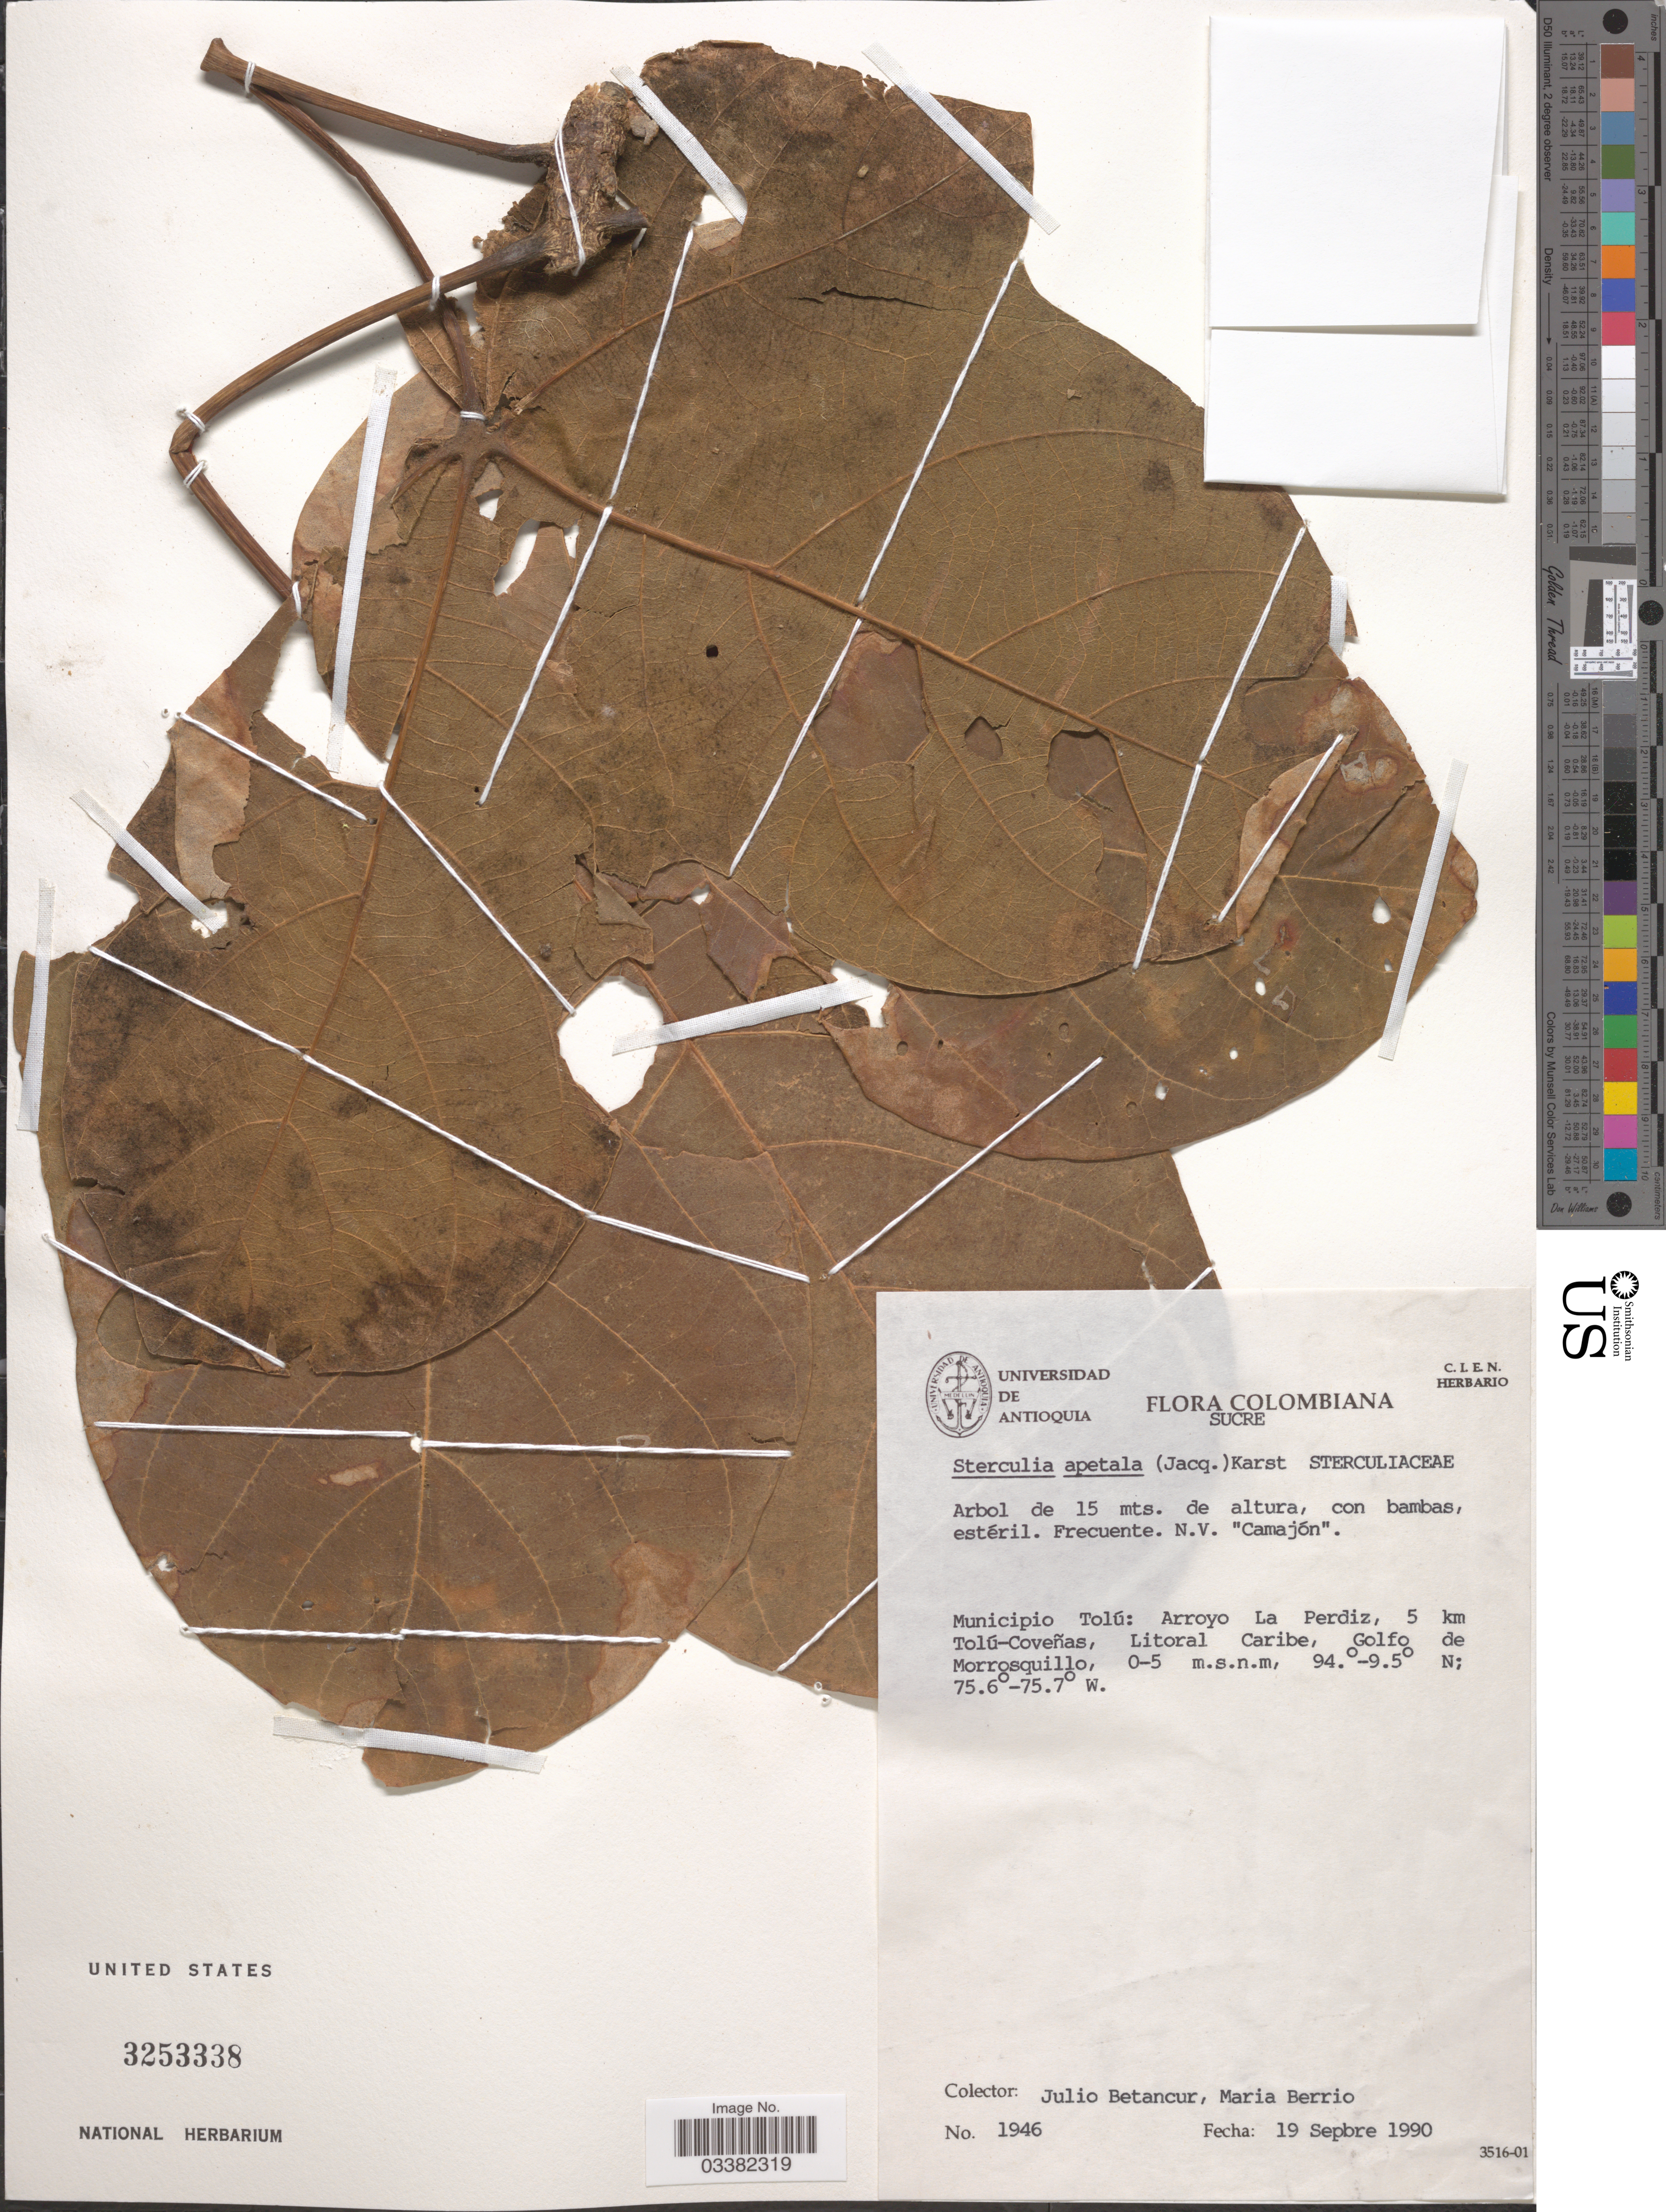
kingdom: Plantae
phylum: Tracheophyta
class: Magnoliopsida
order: Malvales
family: Malvaceae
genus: Sterculia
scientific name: Sterculia apetala var. apetala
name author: (Jacq.) H. Karst.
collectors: J. Betancur & M. Berrio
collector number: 1946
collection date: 1990-09-19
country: Colombia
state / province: Sucre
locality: Municipio Tolú: Arroyo La Perdiz, 5 km Tolú-Coveñas, Litoral Caribe, Golfo de Morrosquillo.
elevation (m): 0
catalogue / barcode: US 3253338